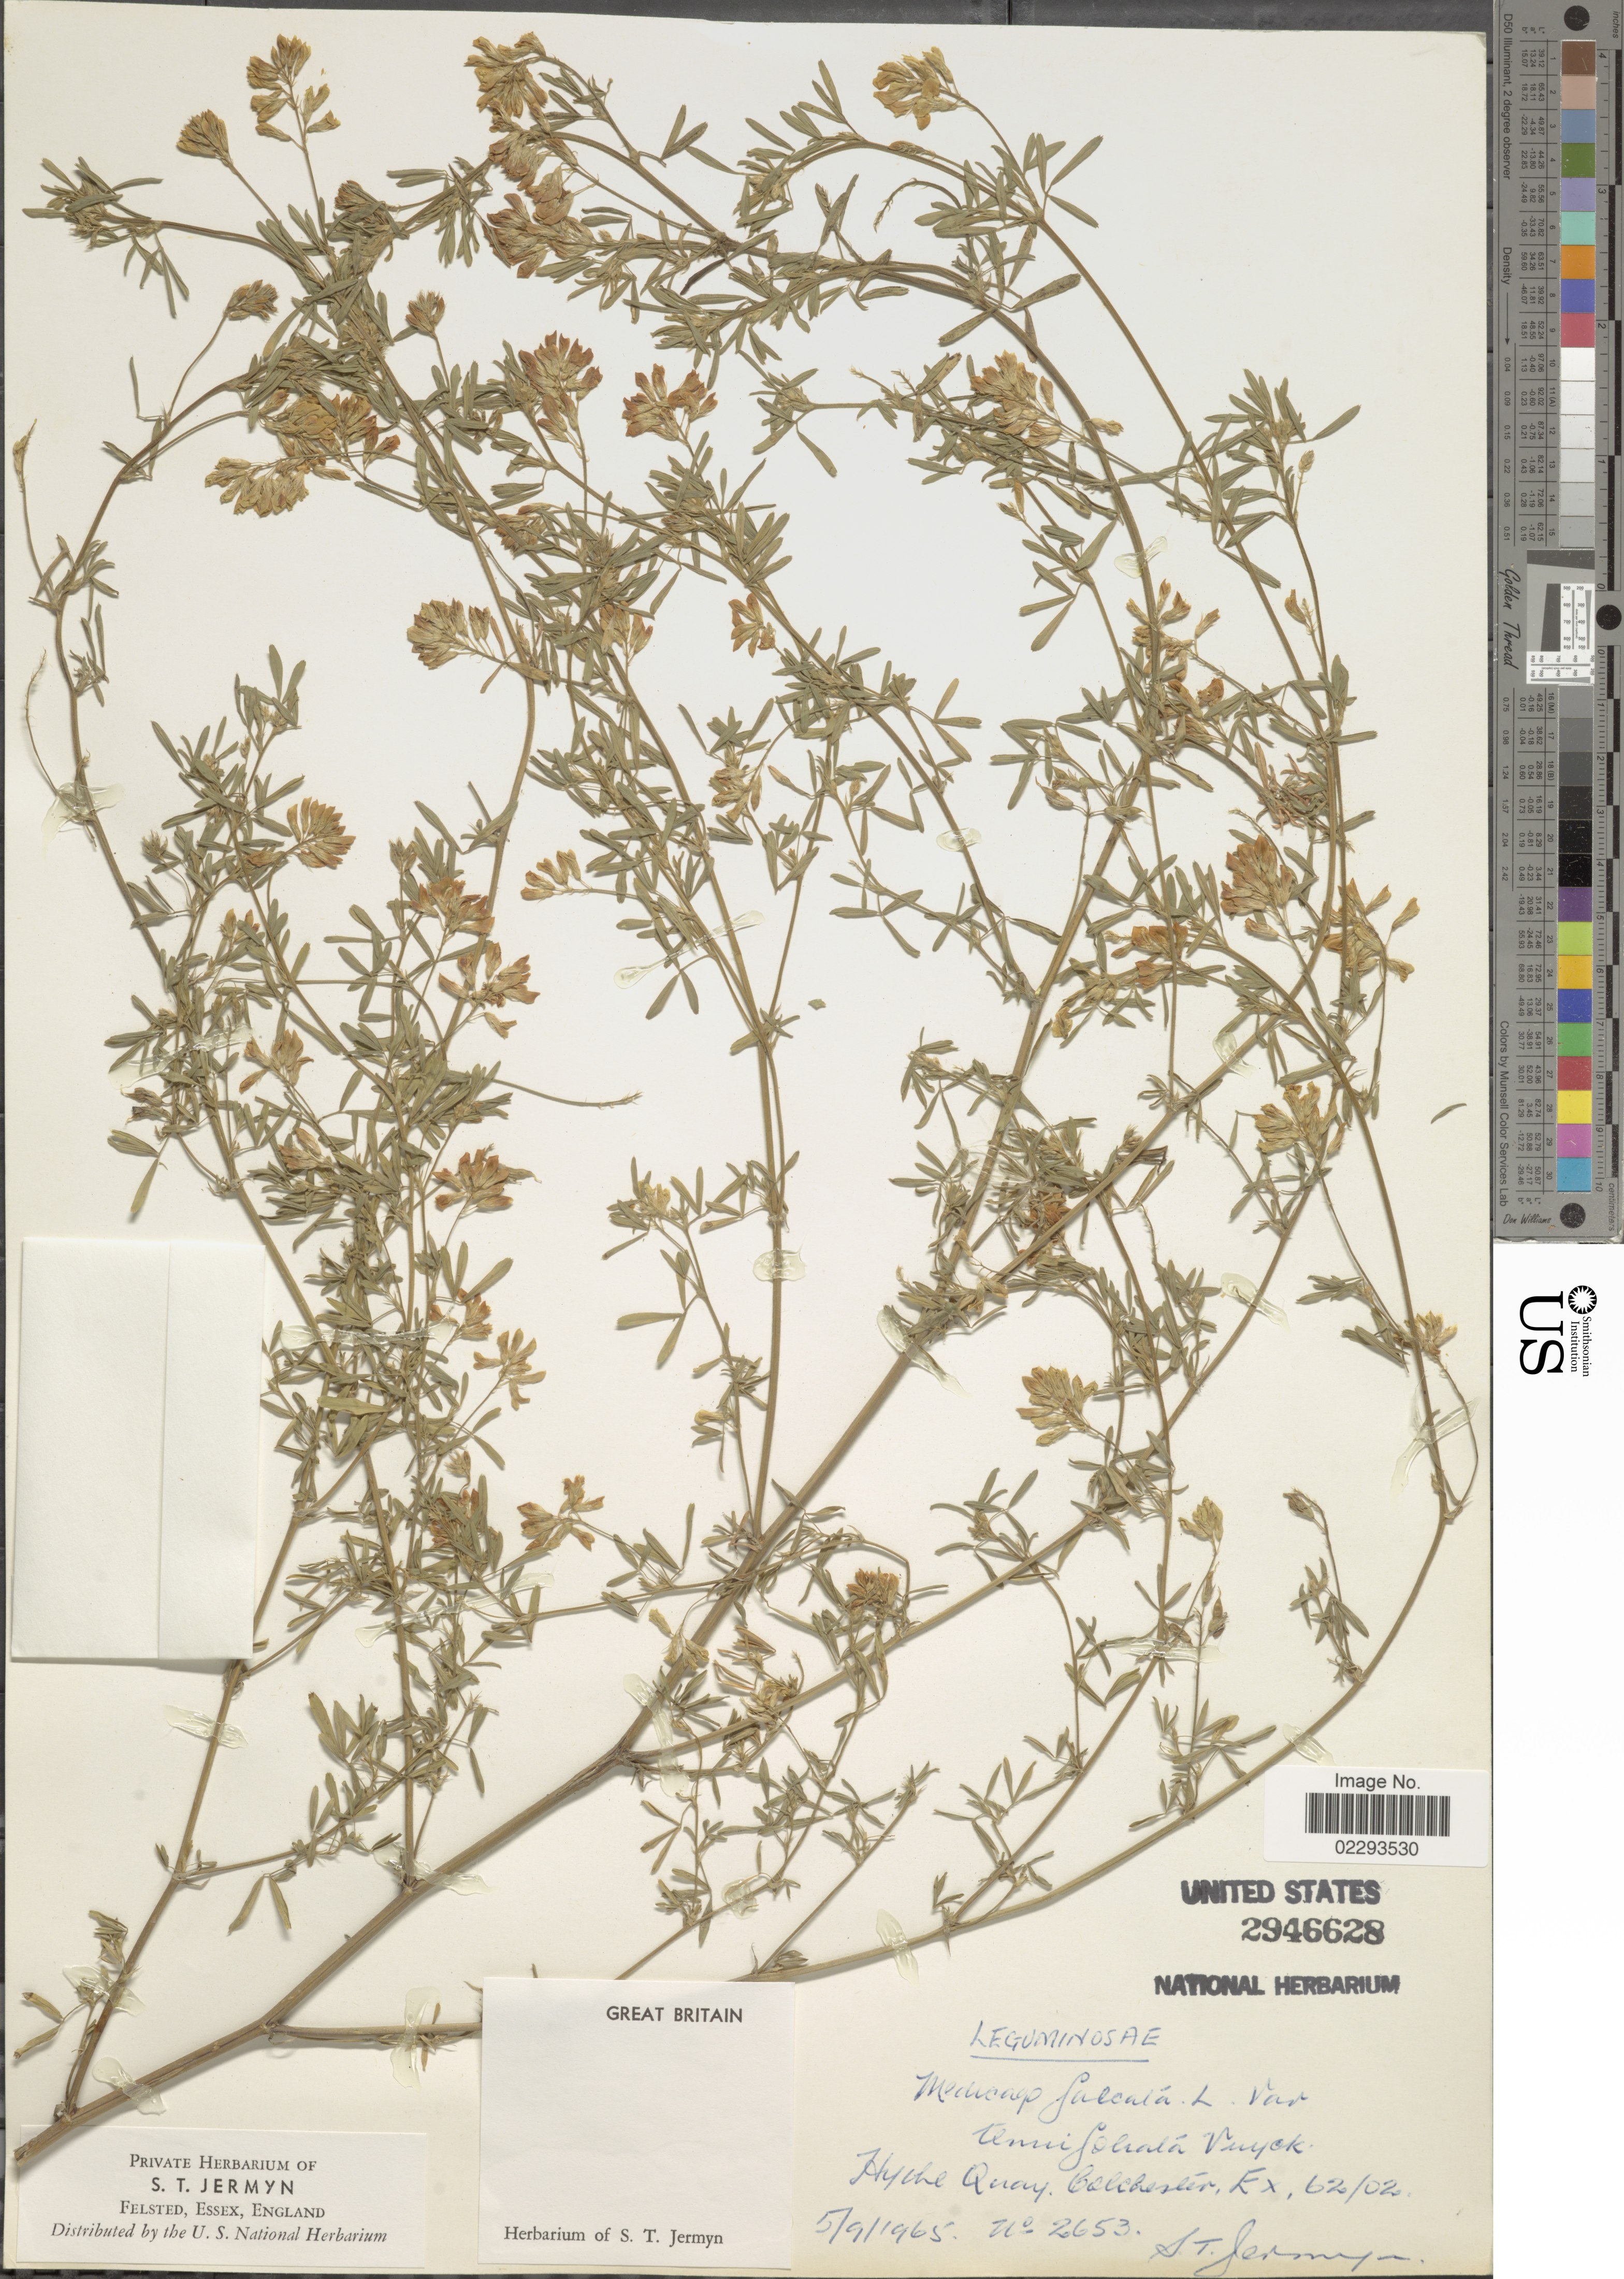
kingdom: Plantae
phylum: Tracheophyta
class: Magnoliopsida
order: Fabales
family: Fabaceae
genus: Medicago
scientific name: Medicago falcata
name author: L.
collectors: S. Jermyn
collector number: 2653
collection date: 1965-09-05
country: United Kingdom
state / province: England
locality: Great Britain, Hythe Quay, Colchester Ex, 62/02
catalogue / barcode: US 2946628